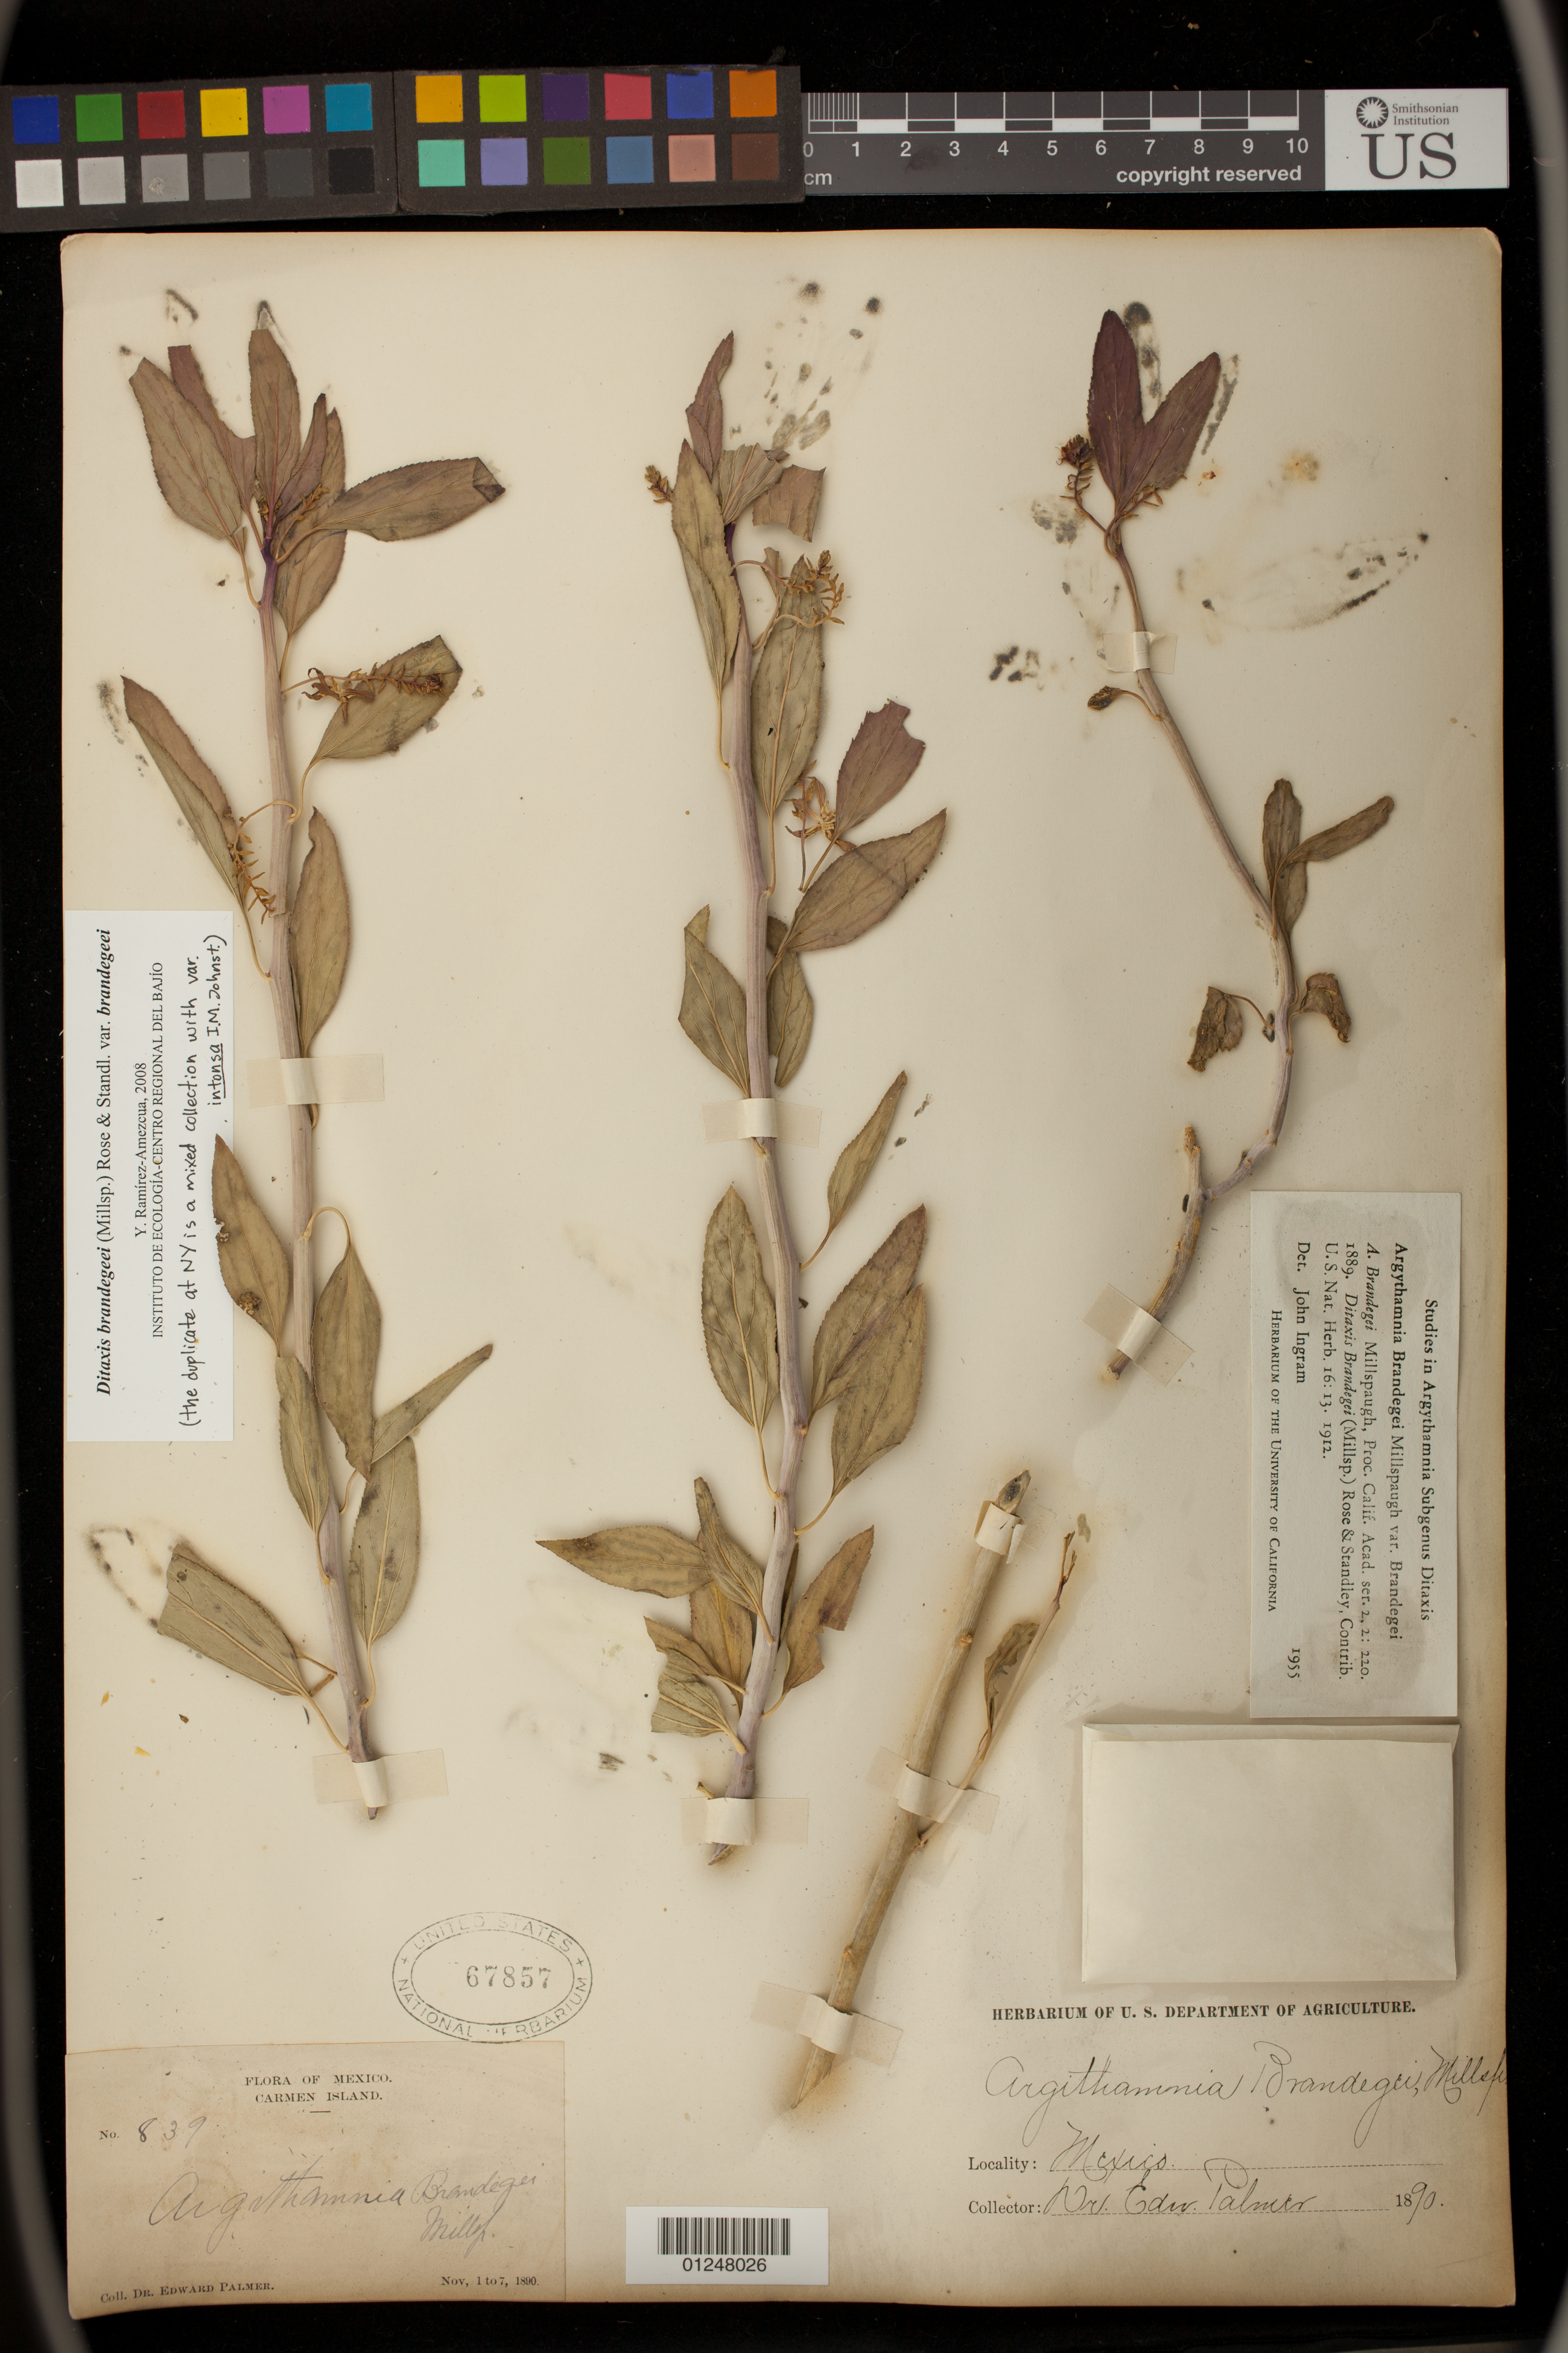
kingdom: Plantae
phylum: Tracheophyta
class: Magnoliopsida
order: Malpighiales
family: Euphorbiaceae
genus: Argythamnia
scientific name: Argythamnia brandegeei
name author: Millsp.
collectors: E. Palmer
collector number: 839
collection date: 1890-11-01/1890-11-07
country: Mexico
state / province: Baja California Sur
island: Carmen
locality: Carmen Island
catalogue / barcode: US 67857